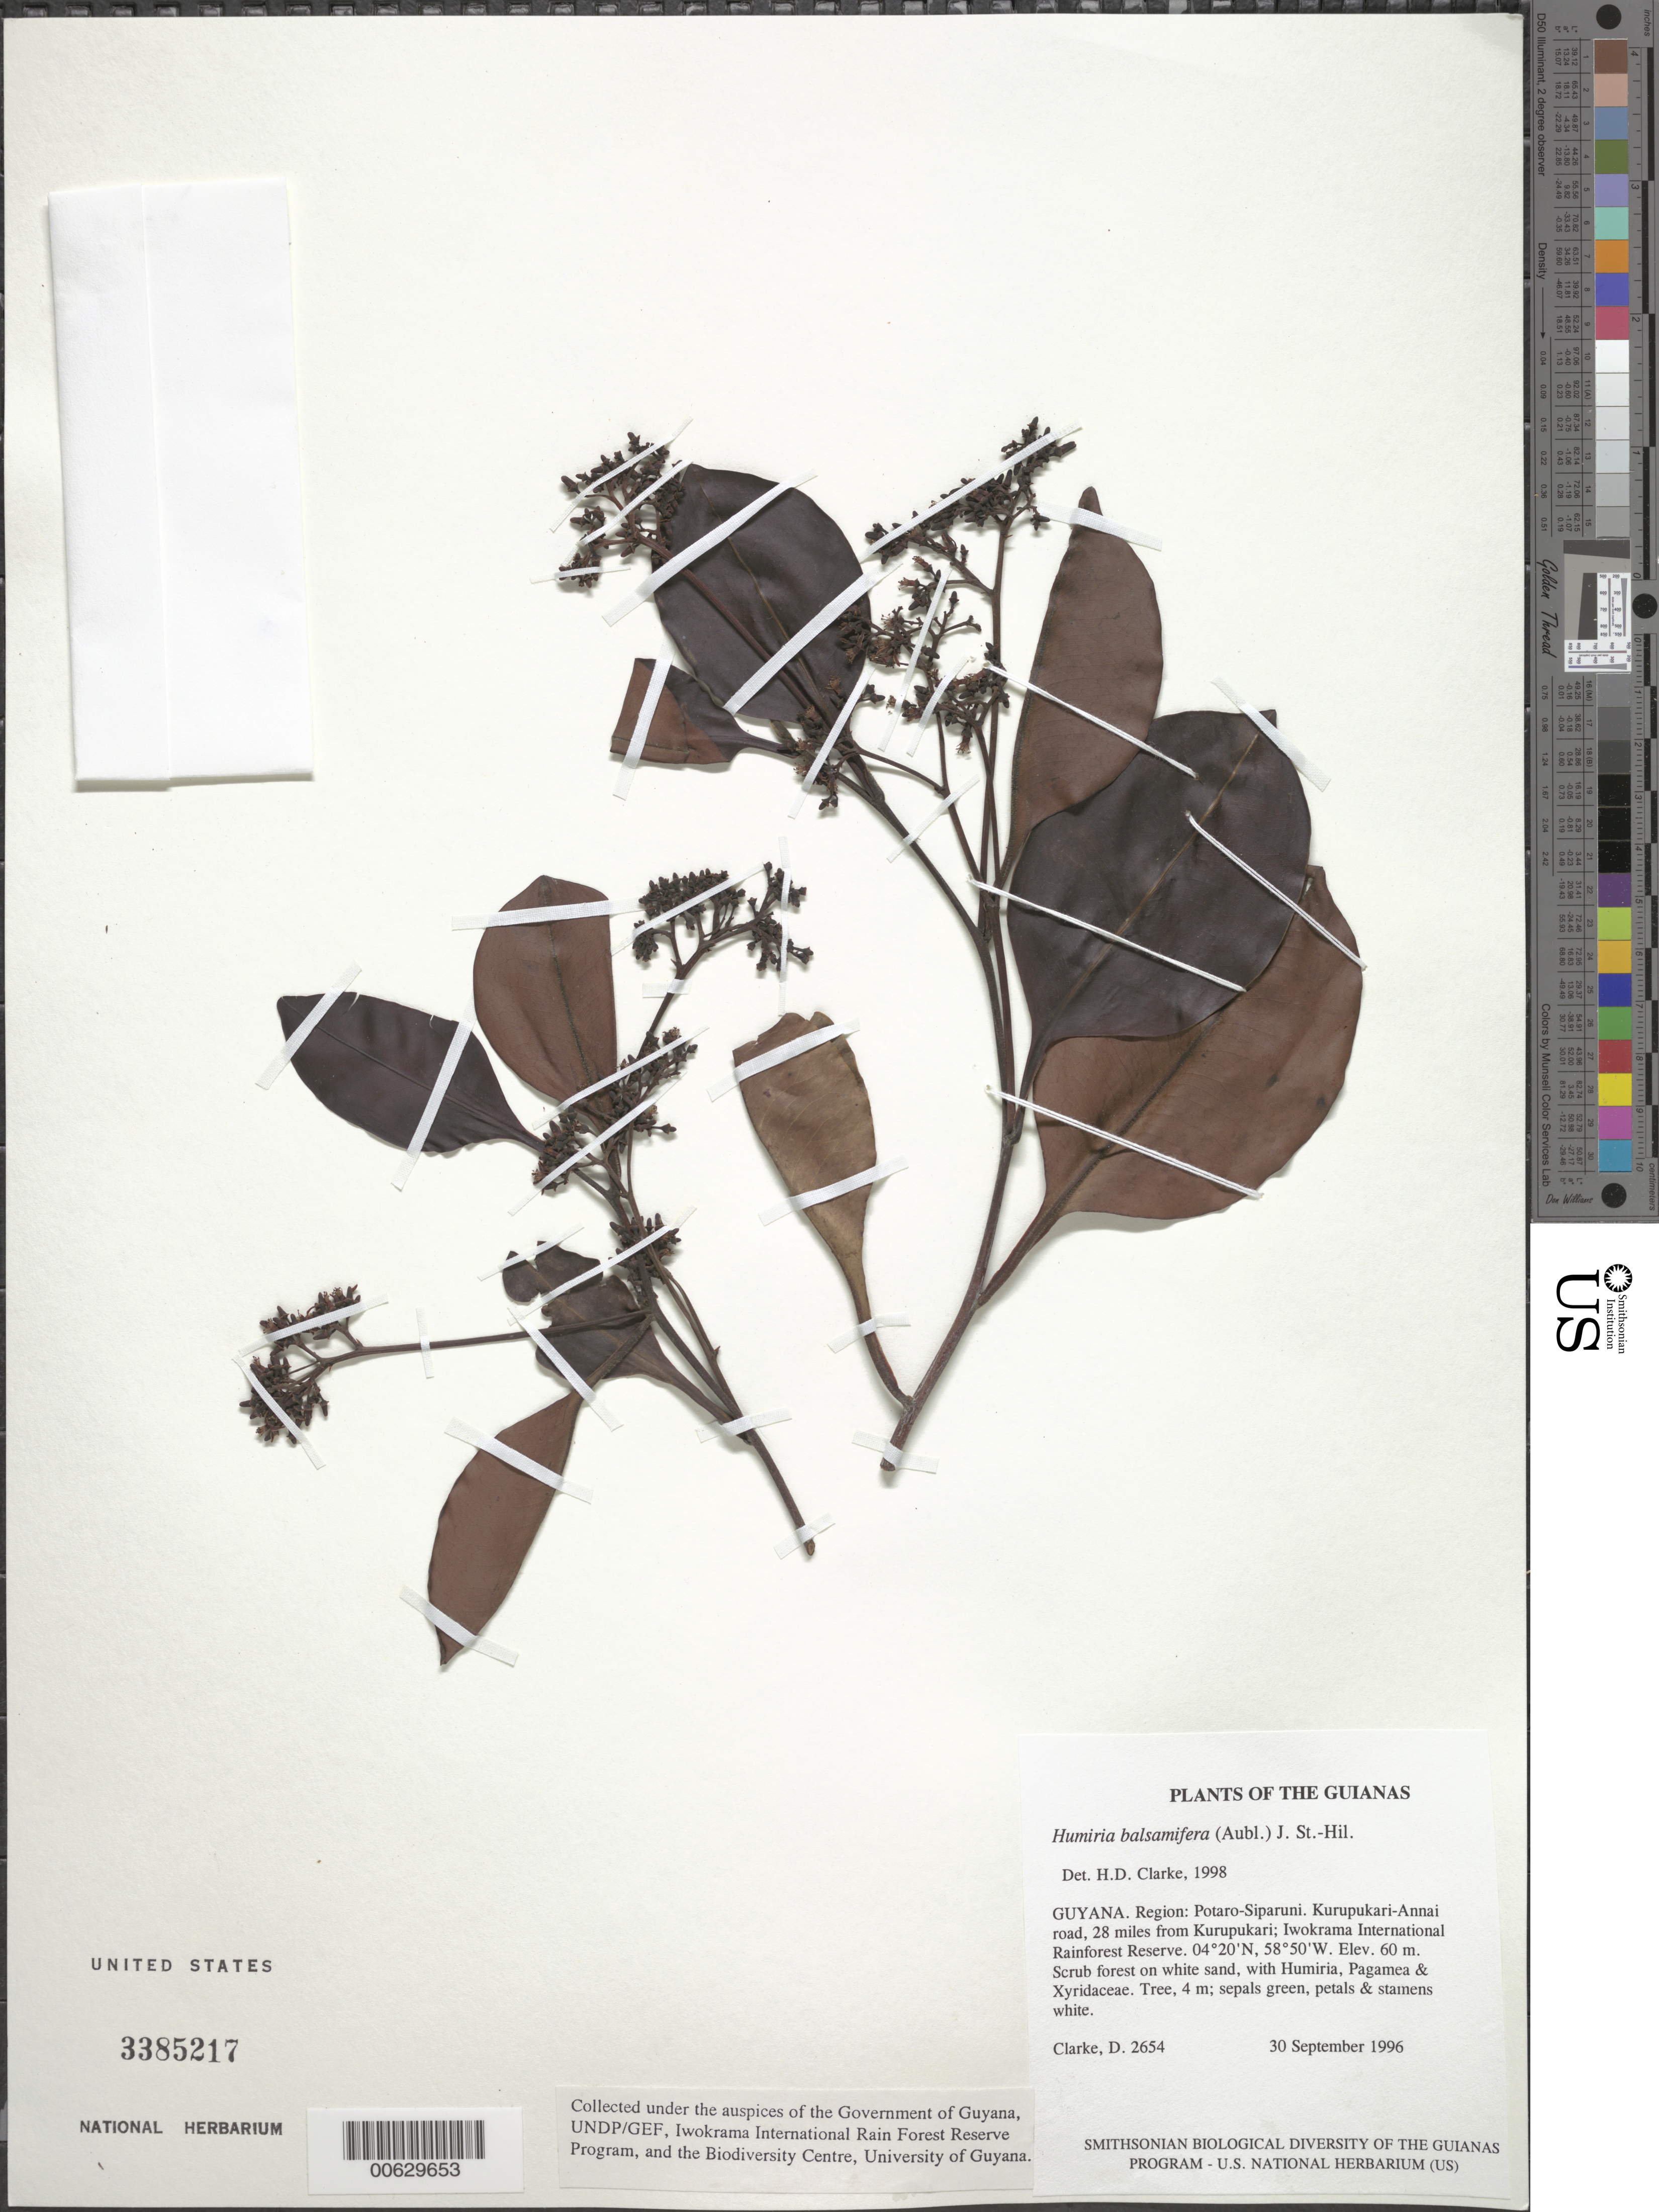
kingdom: Plantae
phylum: Tracheophyta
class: Magnoliopsida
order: Malpighiales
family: Humiriaceae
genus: Humiria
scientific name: Humiria balsamifera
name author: Aubl.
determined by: Clarke, H. D., University of North Carolina (Asheville)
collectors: H. D. Clarke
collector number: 2654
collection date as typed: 30 September 1996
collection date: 1996-09-30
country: Guyana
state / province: Potaro-Siparuni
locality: Kurupukari-Annai road, 28 miles from Kurupukari; Iwokrama International Rainforest Reserve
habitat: Scrub forest on white sand, with Humiria, Pagamea & Xyridaceae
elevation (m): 60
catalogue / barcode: US 3385217